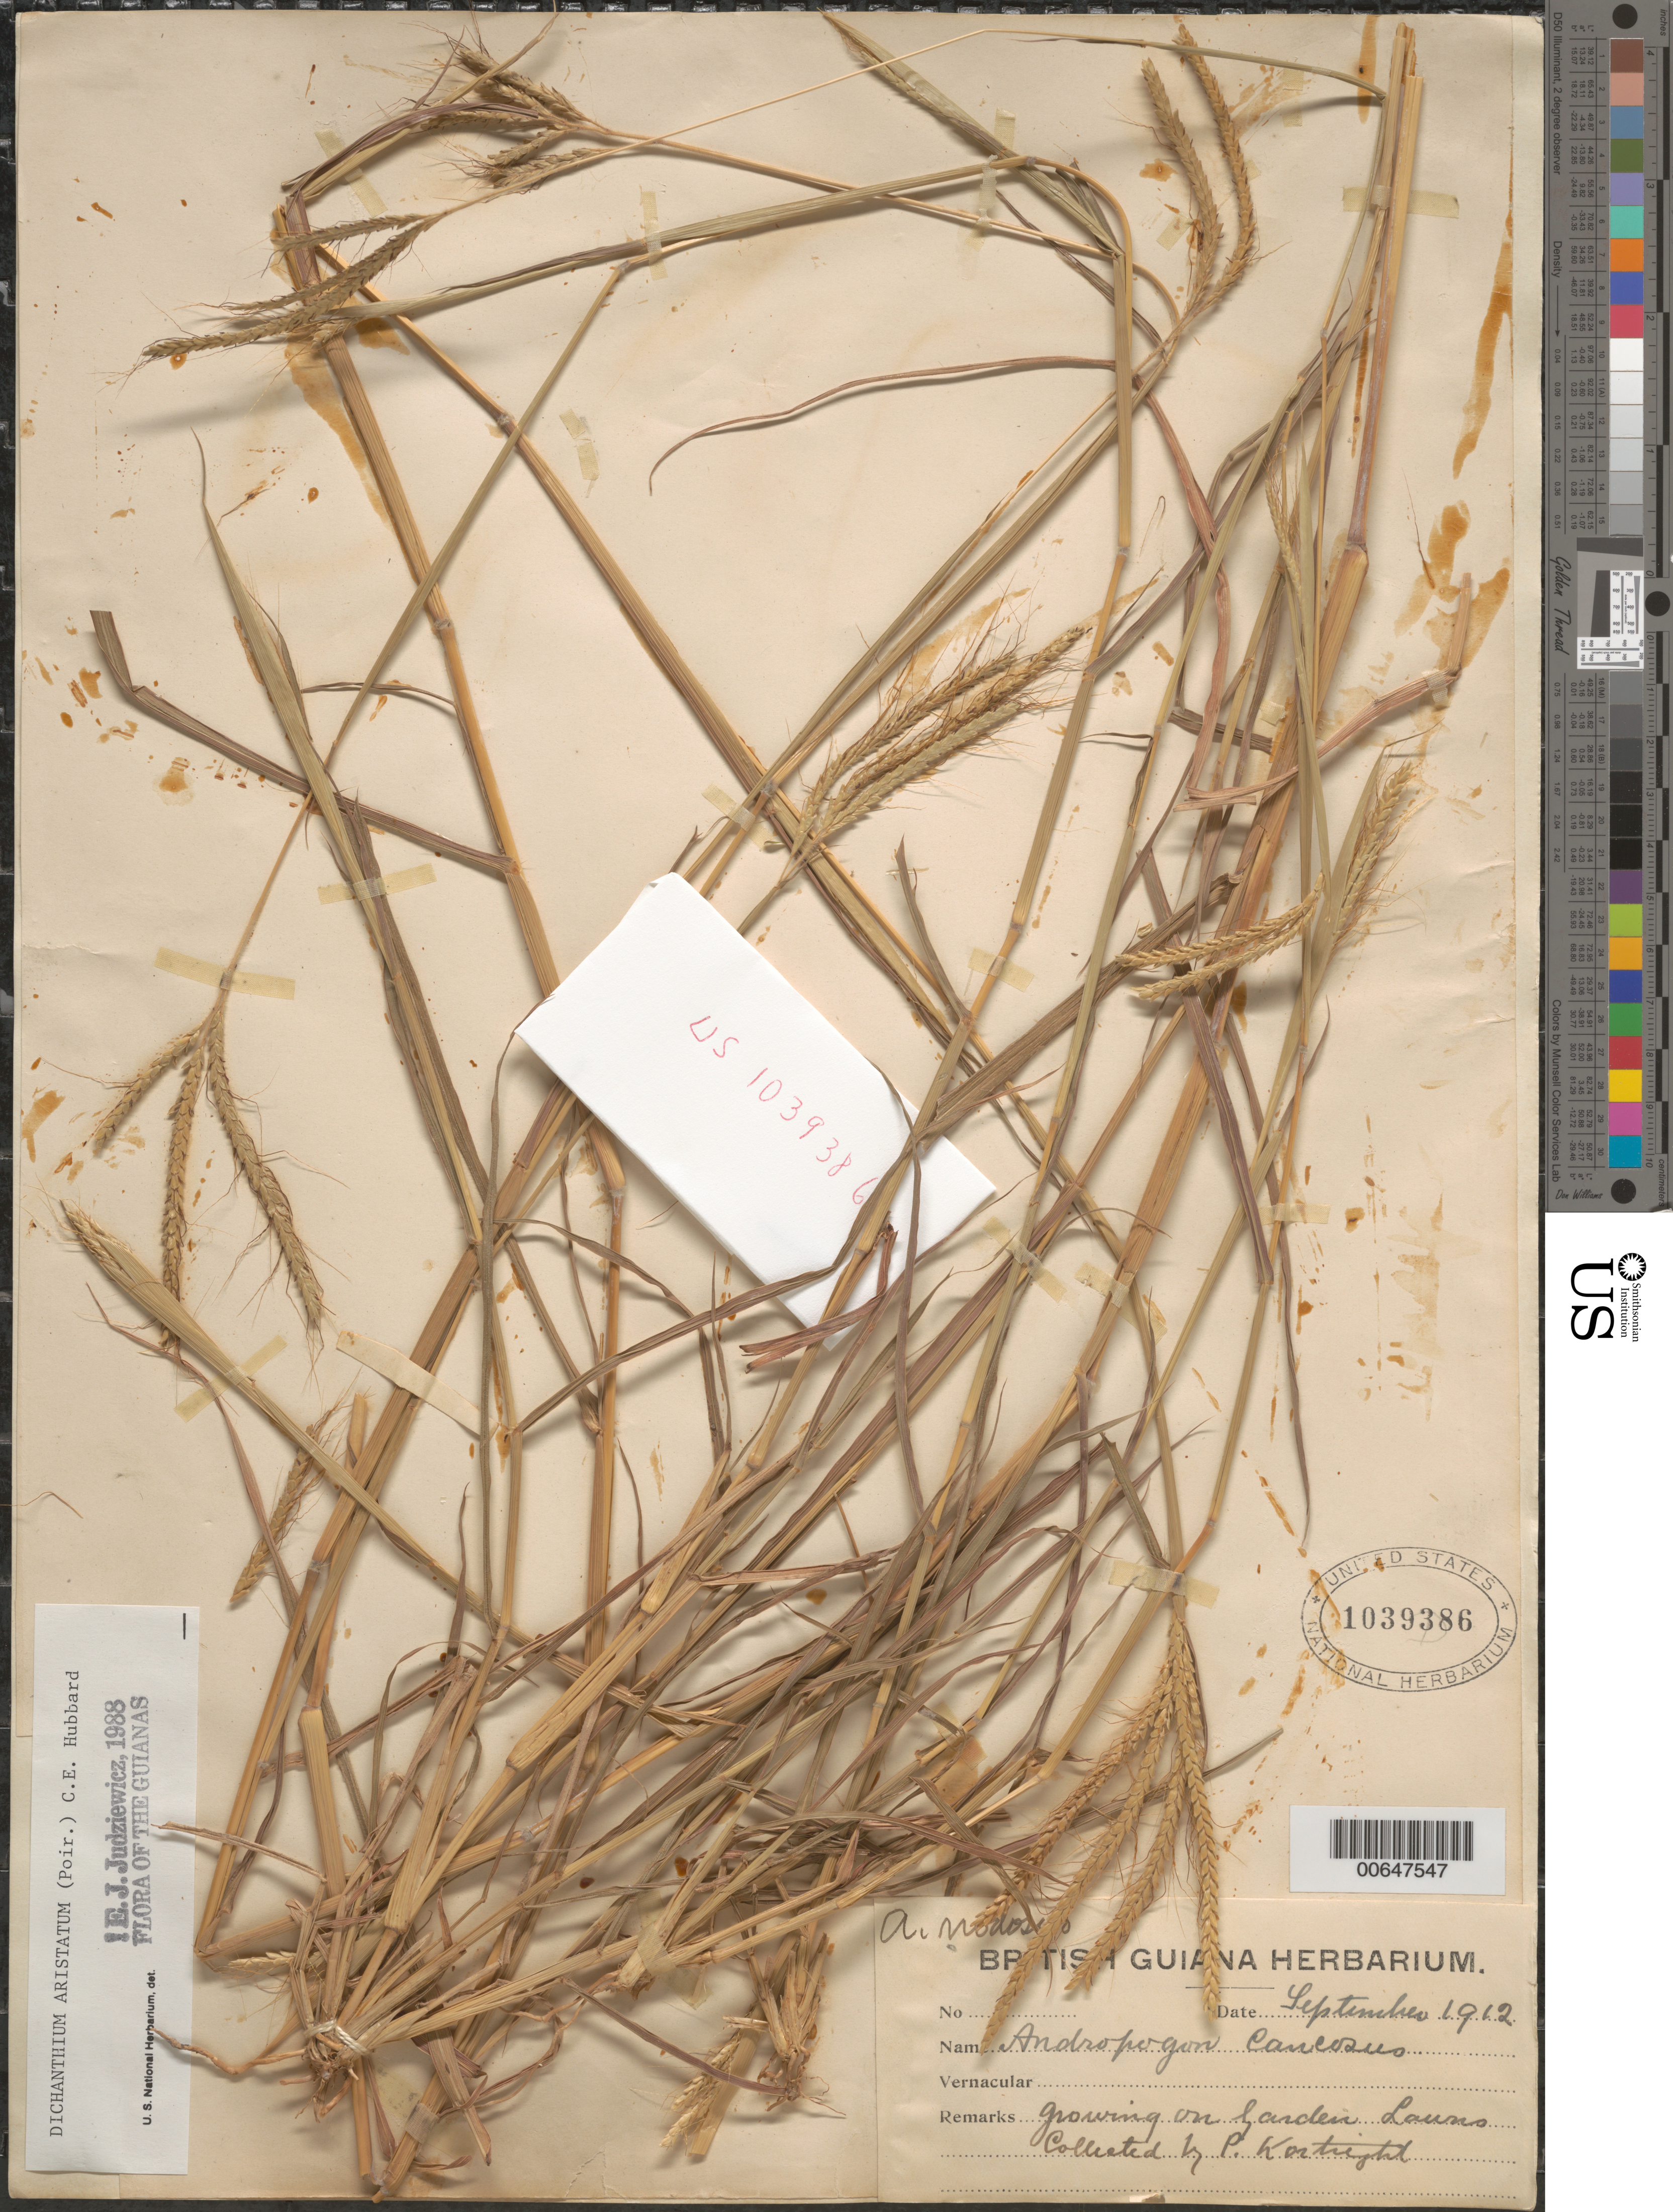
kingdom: Plantae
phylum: Tracheophyta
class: Liliopsida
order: Poales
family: Poaceae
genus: Dichanthium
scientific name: Dichanthium aristatum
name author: (Poir.) C.E. Hubb.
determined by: Judziewicz, E. J.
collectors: P. Kortright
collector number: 17327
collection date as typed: Sep-12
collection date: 1912-09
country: Guyana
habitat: Growing on garden lawns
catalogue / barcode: US 1039386